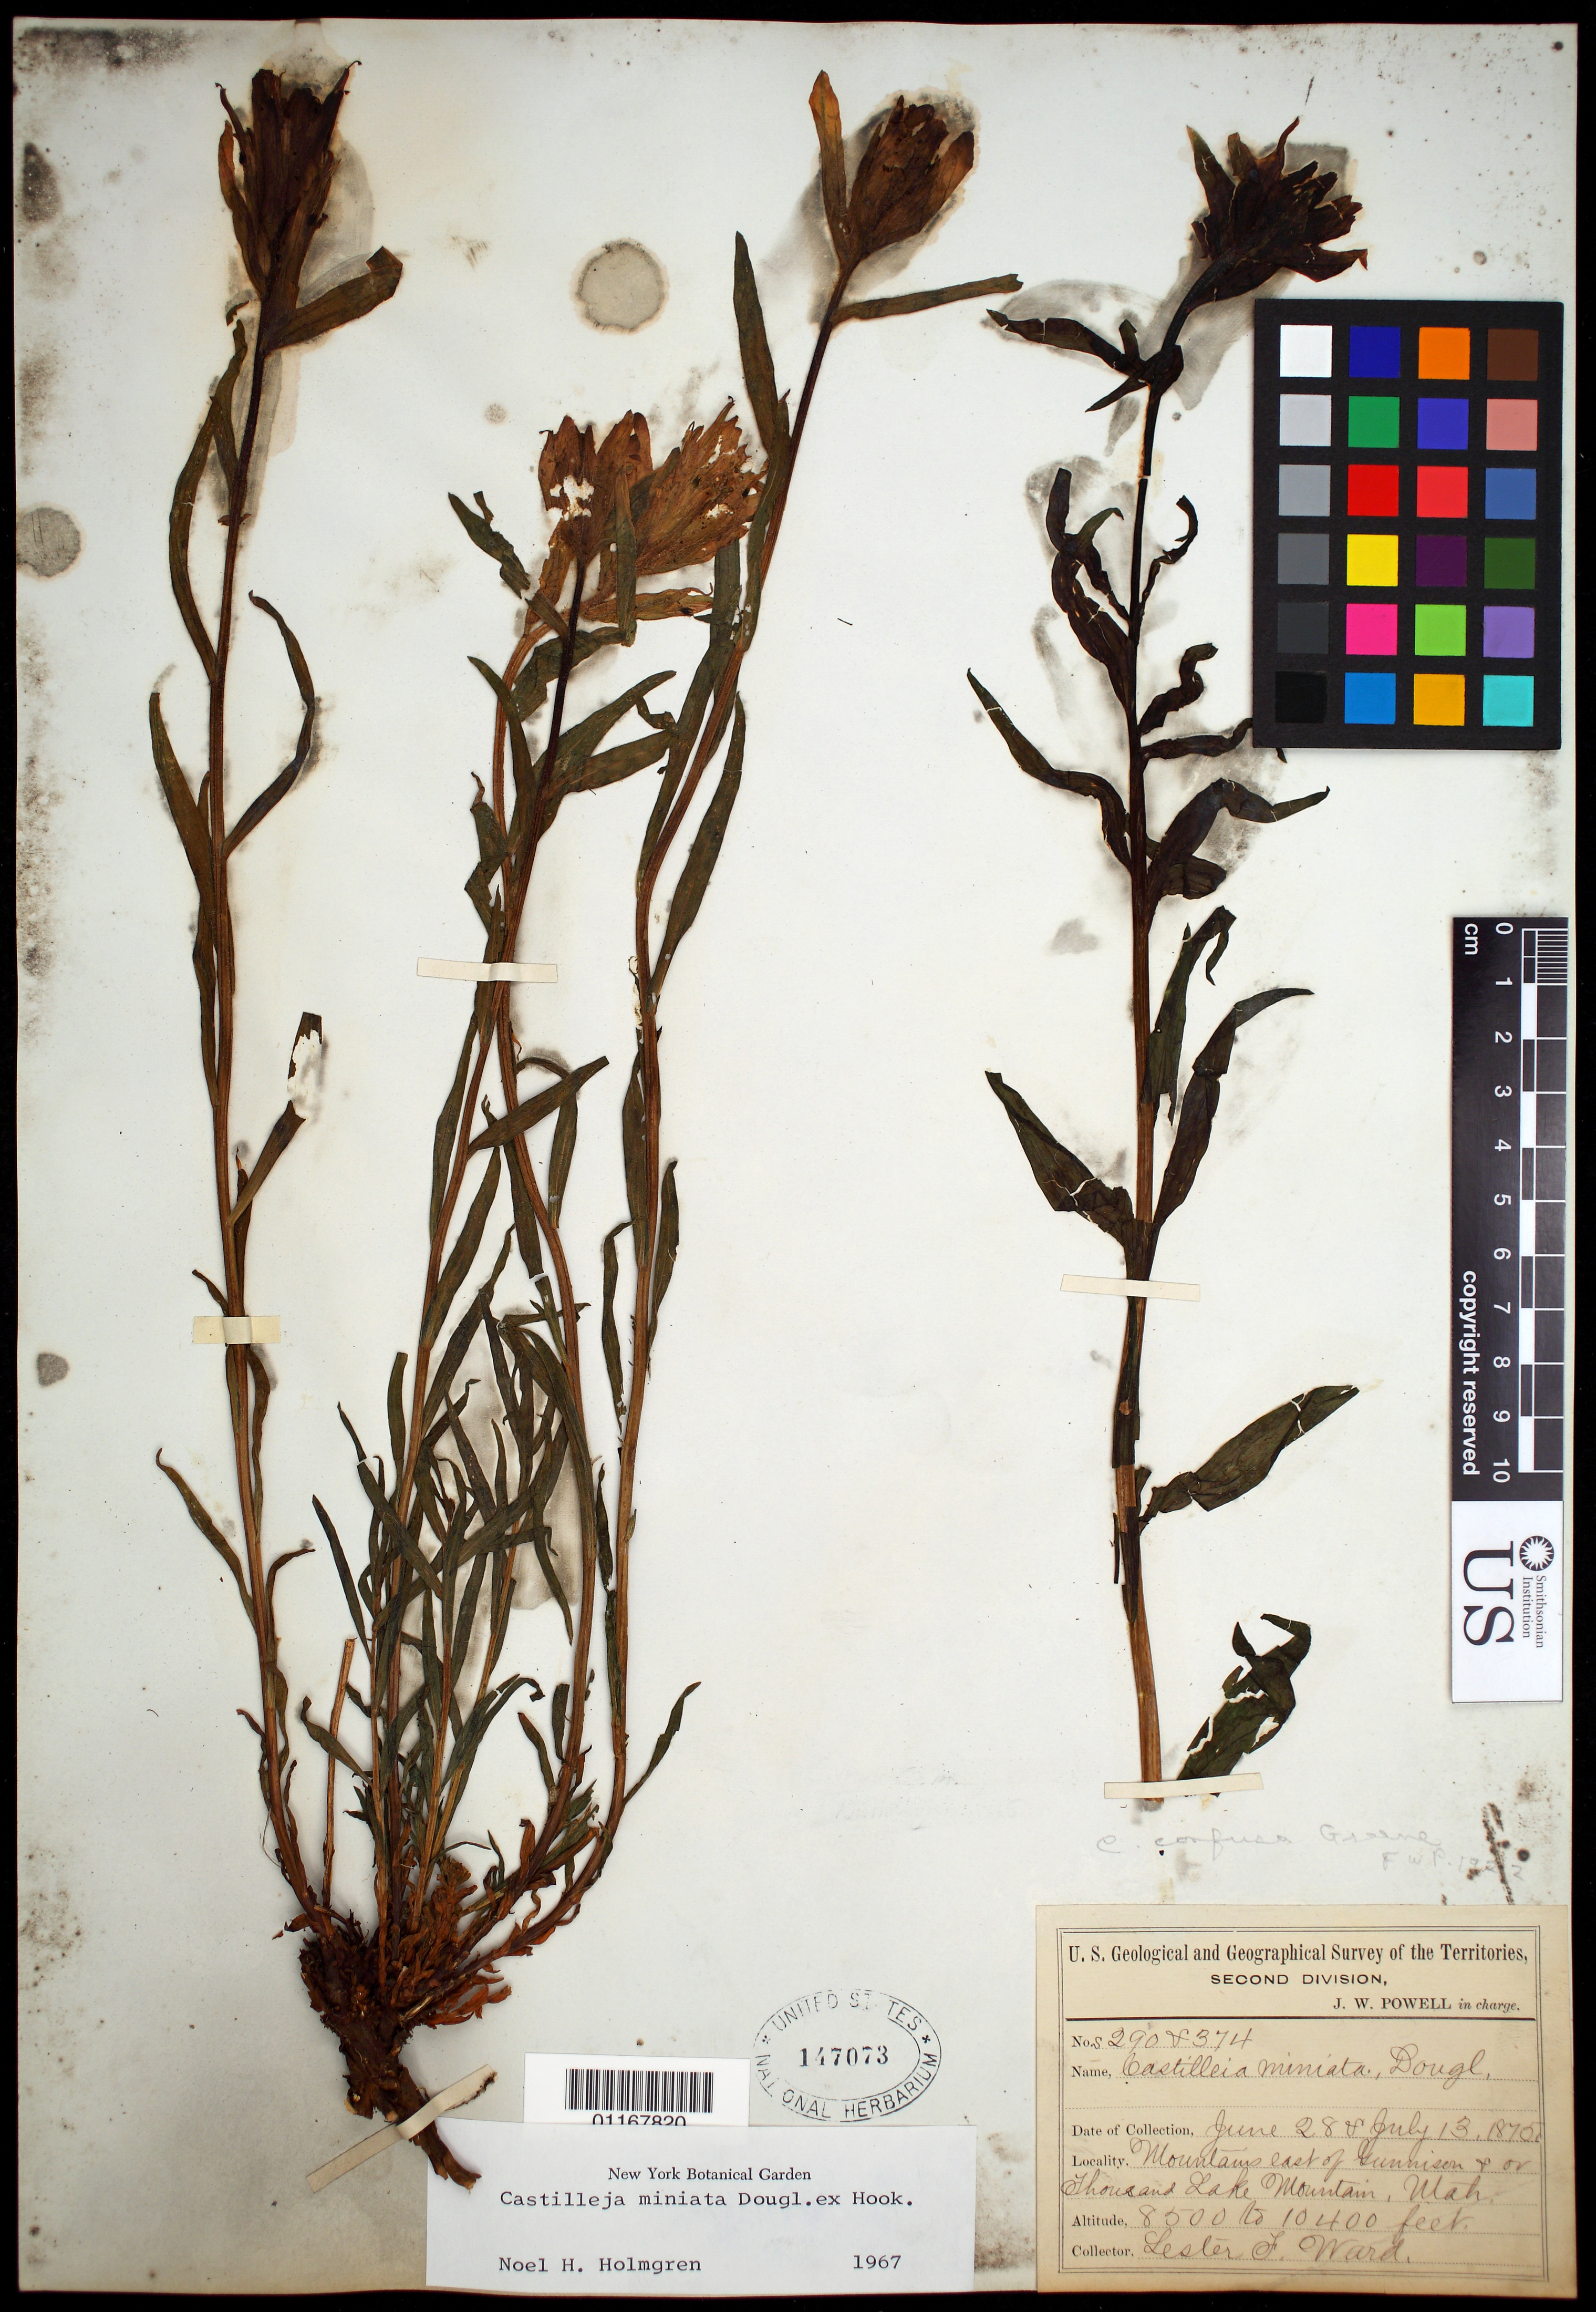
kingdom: Plantae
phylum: Tracheophyta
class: Magnoliopsida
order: Lamiales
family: Orobanchaceae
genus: Castilleja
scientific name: Castilleja miniata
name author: Douglas ex Hook.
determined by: Holmgren, N. H., (NY), New York Botanical Garden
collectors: L. F. Ward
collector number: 290+374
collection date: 1875-06-28,1875-07-13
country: United States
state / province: Utah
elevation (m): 2591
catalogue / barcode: US 147073